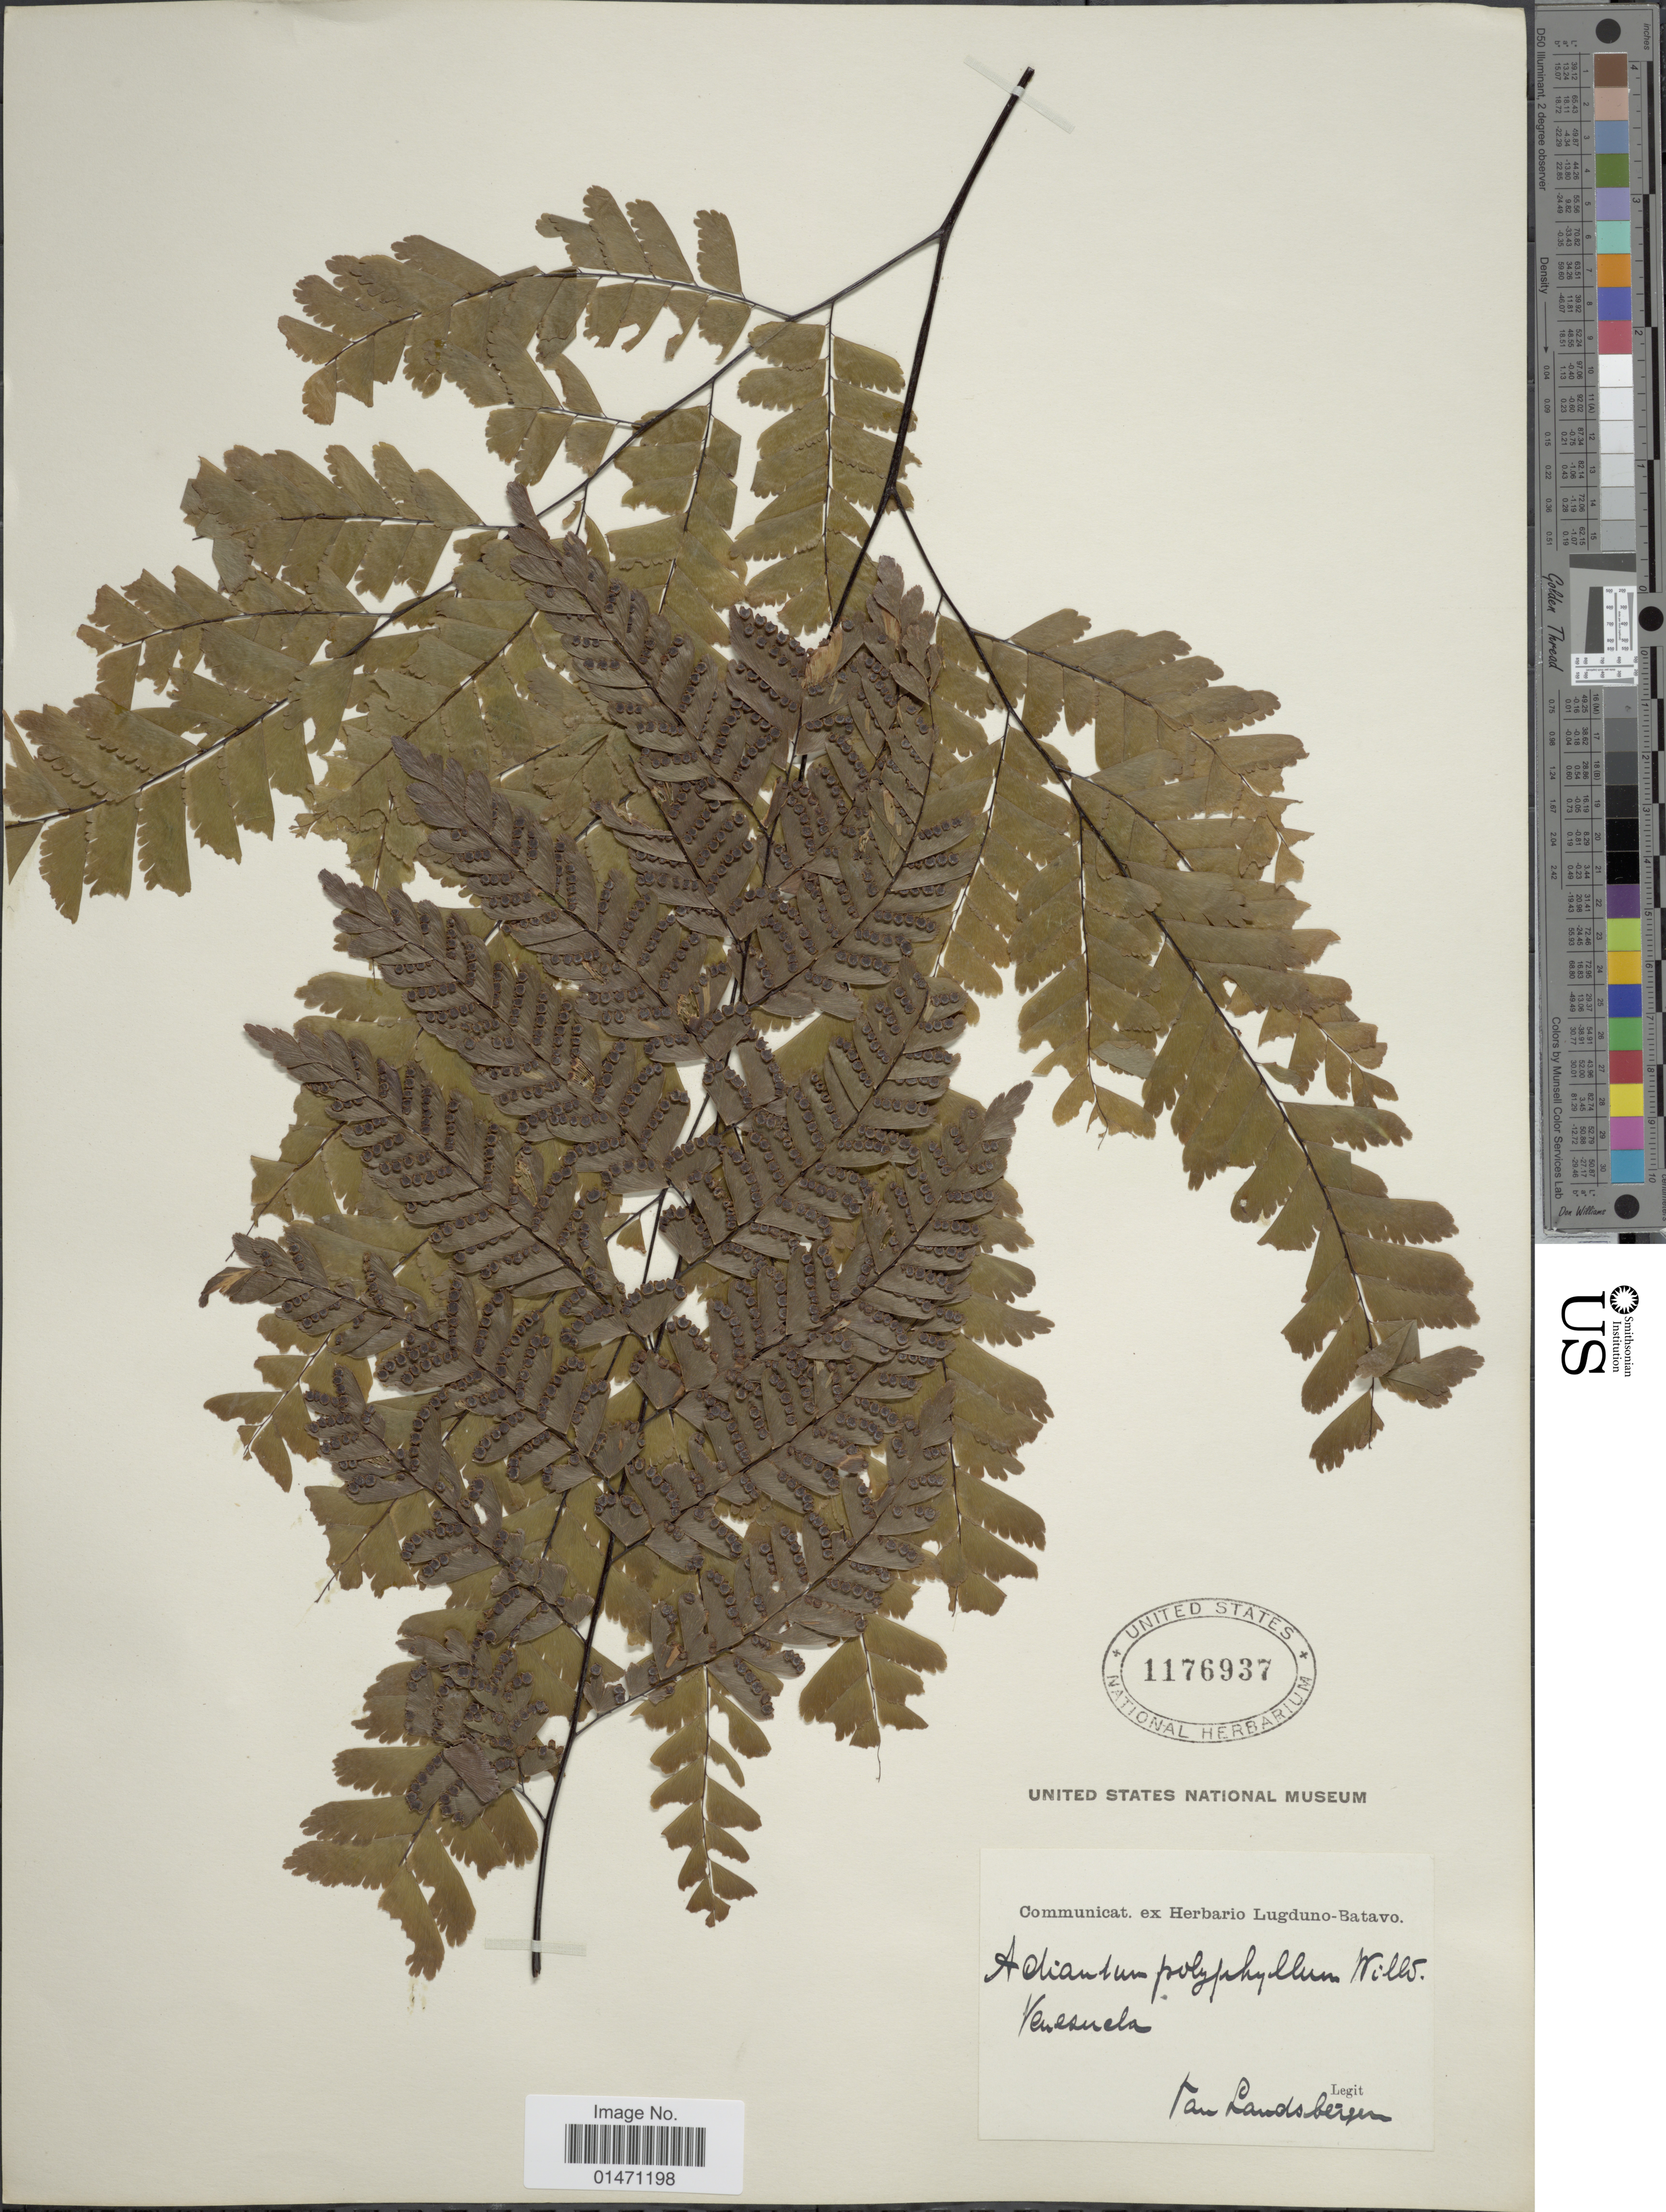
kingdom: Plantae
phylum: Tracheophyta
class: Polypodiopsida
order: Polypodiales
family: Pteridaceae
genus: Adiantum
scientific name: Adiantum polyphyllum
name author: Willd.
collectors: Van Landsbergen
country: Venezuela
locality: Venezuela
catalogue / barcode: US 1176937